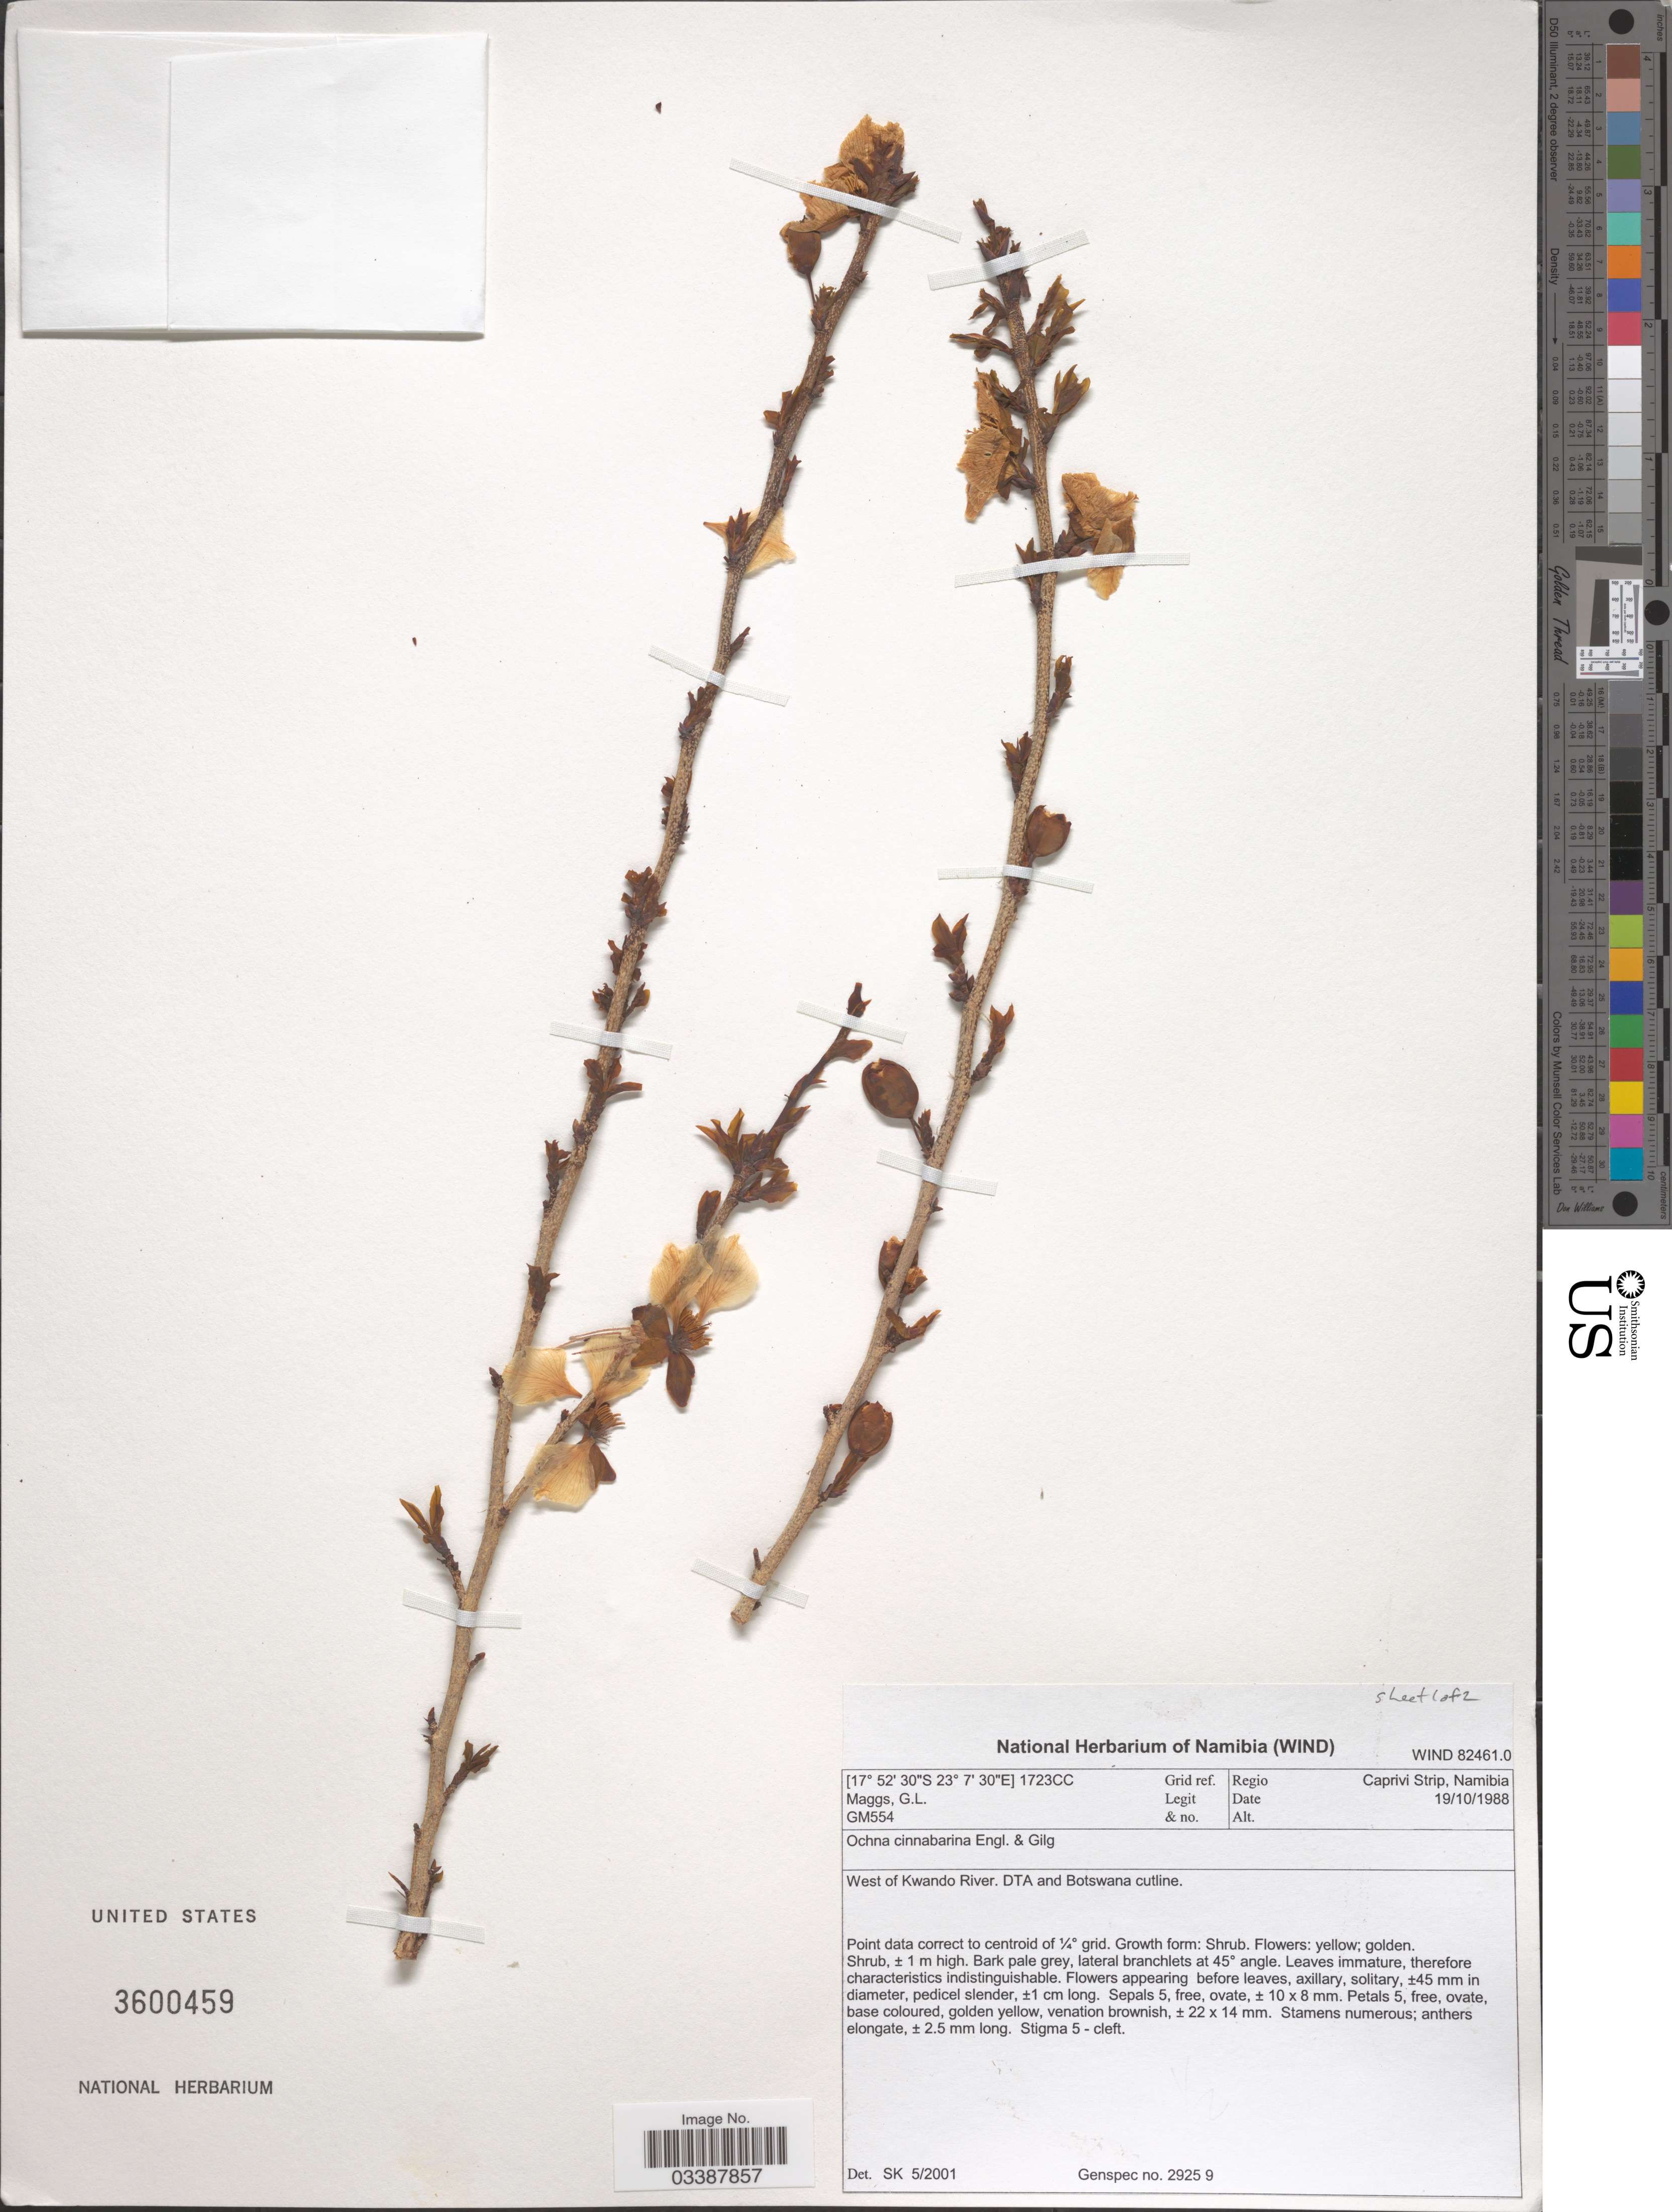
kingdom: Plantae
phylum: Tracheophyta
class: Magnoliopsida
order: Malpighiales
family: Ochnaceae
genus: Ochna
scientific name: Ochna cinnabarina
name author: Engl. & Gilg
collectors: G. Maggs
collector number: GM554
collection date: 1988-10-19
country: Namibia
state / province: Caprivi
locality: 1723CC Grid ref. Regio Caprivi Strip. West of Kwando River. DTA and Botswana cutline.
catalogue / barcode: US 3600459